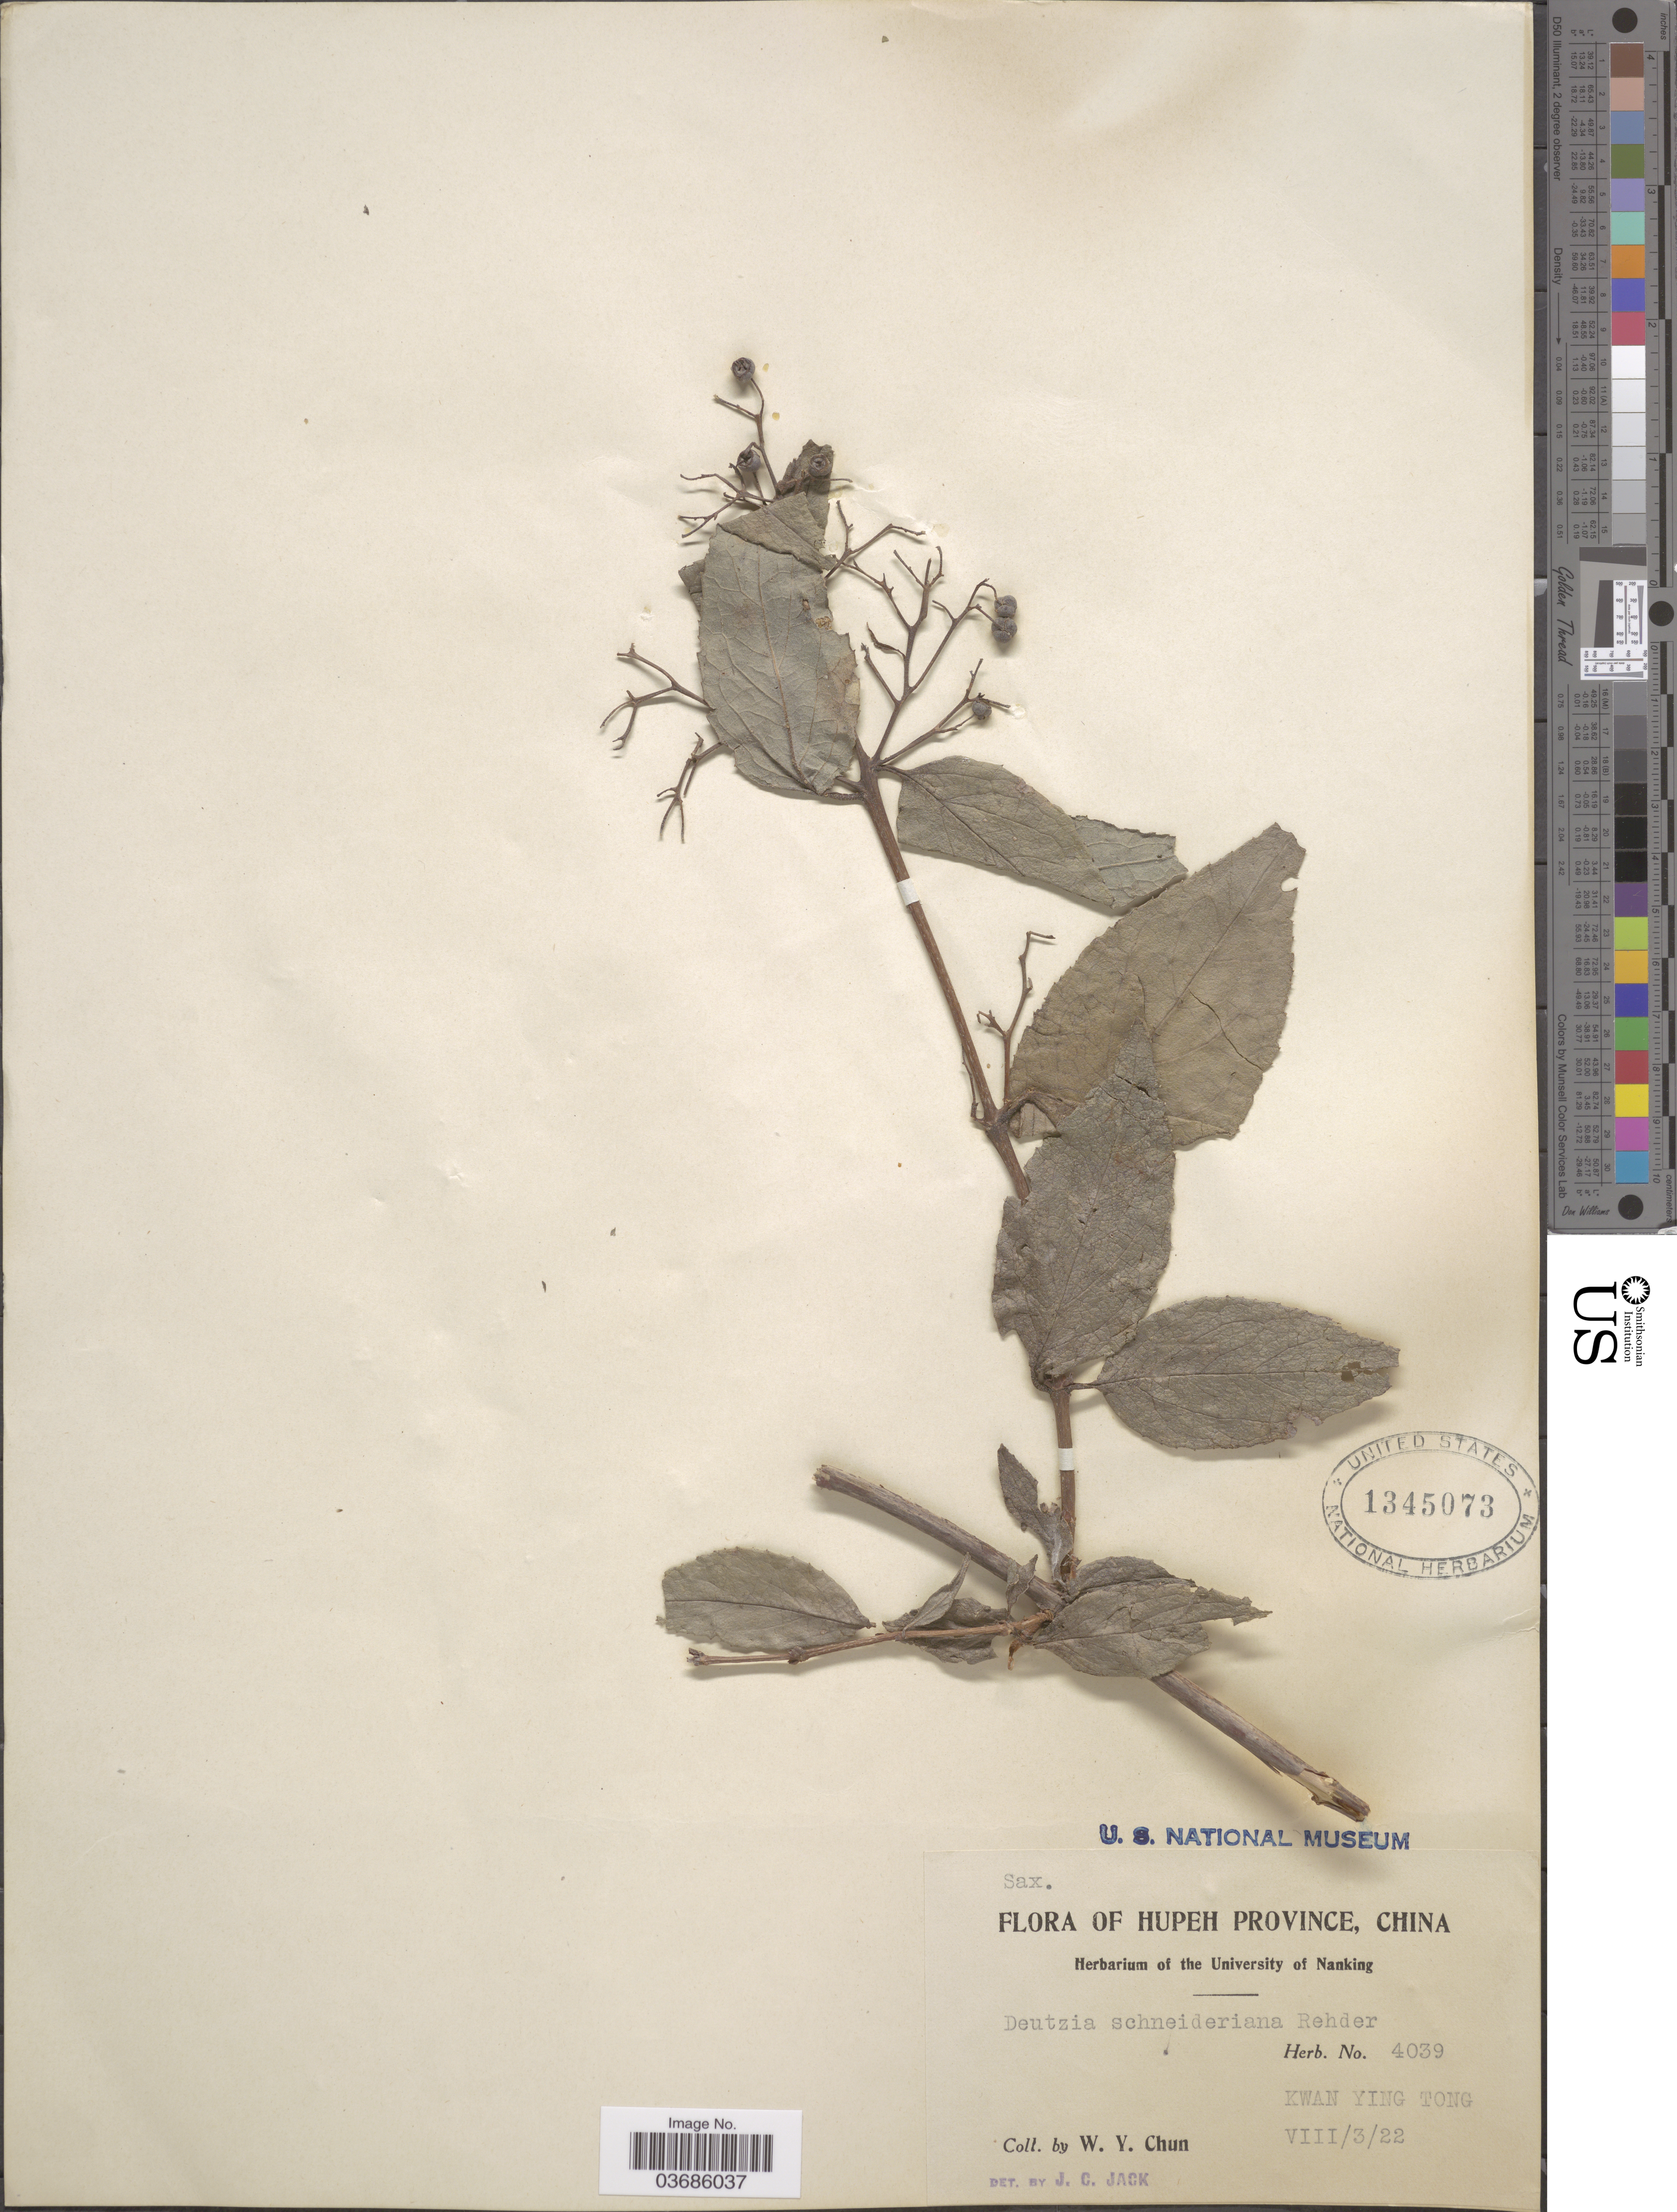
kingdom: Plantae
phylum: Tracheophyta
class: Magnoliopsida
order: Cornales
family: Hydrangeaceae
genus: Deutzia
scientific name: Deutzia schneideriana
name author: Rehder in Sarg.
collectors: W. Y. Chun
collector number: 4039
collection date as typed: Transcribed d/m/y: 3/8/22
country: China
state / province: Hubei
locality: Hupeh Province. Kwan Ying Tong.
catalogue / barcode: US 1345073